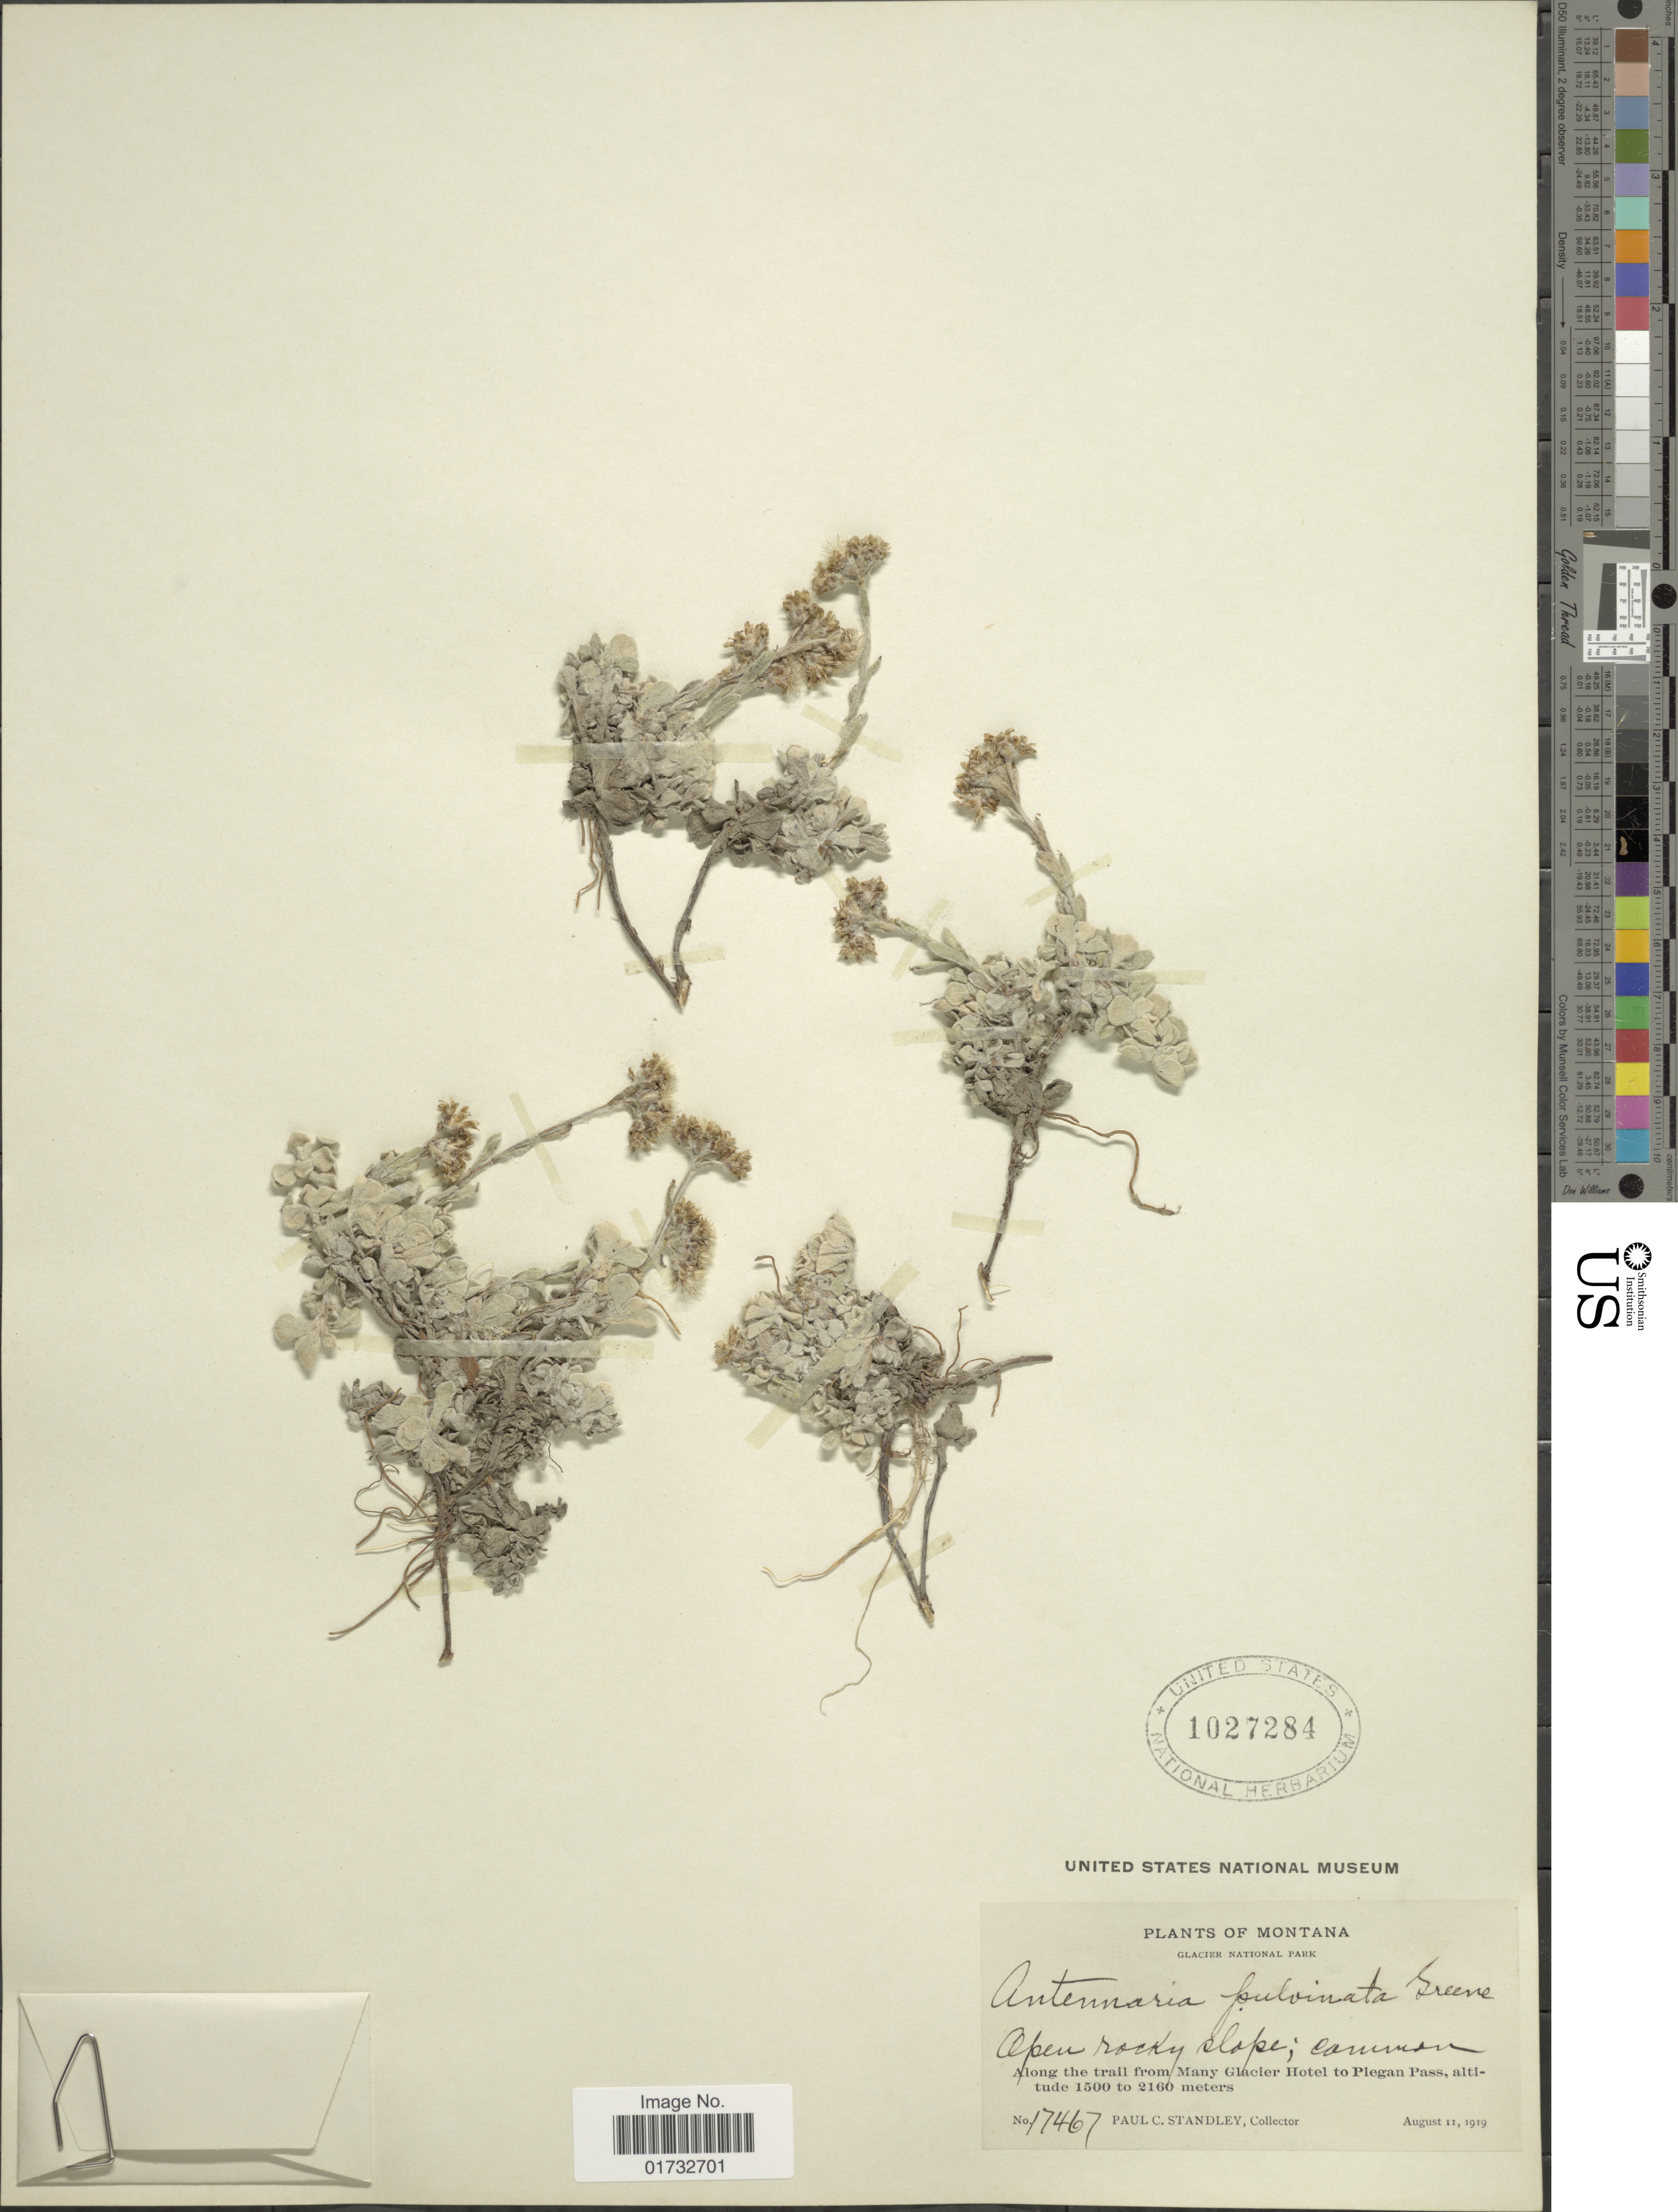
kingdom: Plantae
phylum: Tracheophyta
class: Magnoliopsida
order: Asterales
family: Asteraceae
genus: Antennaria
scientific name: Antennaria pulvinata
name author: Greene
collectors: P. C. Standley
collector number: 17467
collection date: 1919-08-11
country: United States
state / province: Montana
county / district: Glacier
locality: Glacier National Park. Along the trail from Many Glacier Hotel to Piegan Pass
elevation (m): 1500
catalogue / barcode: US 1027284